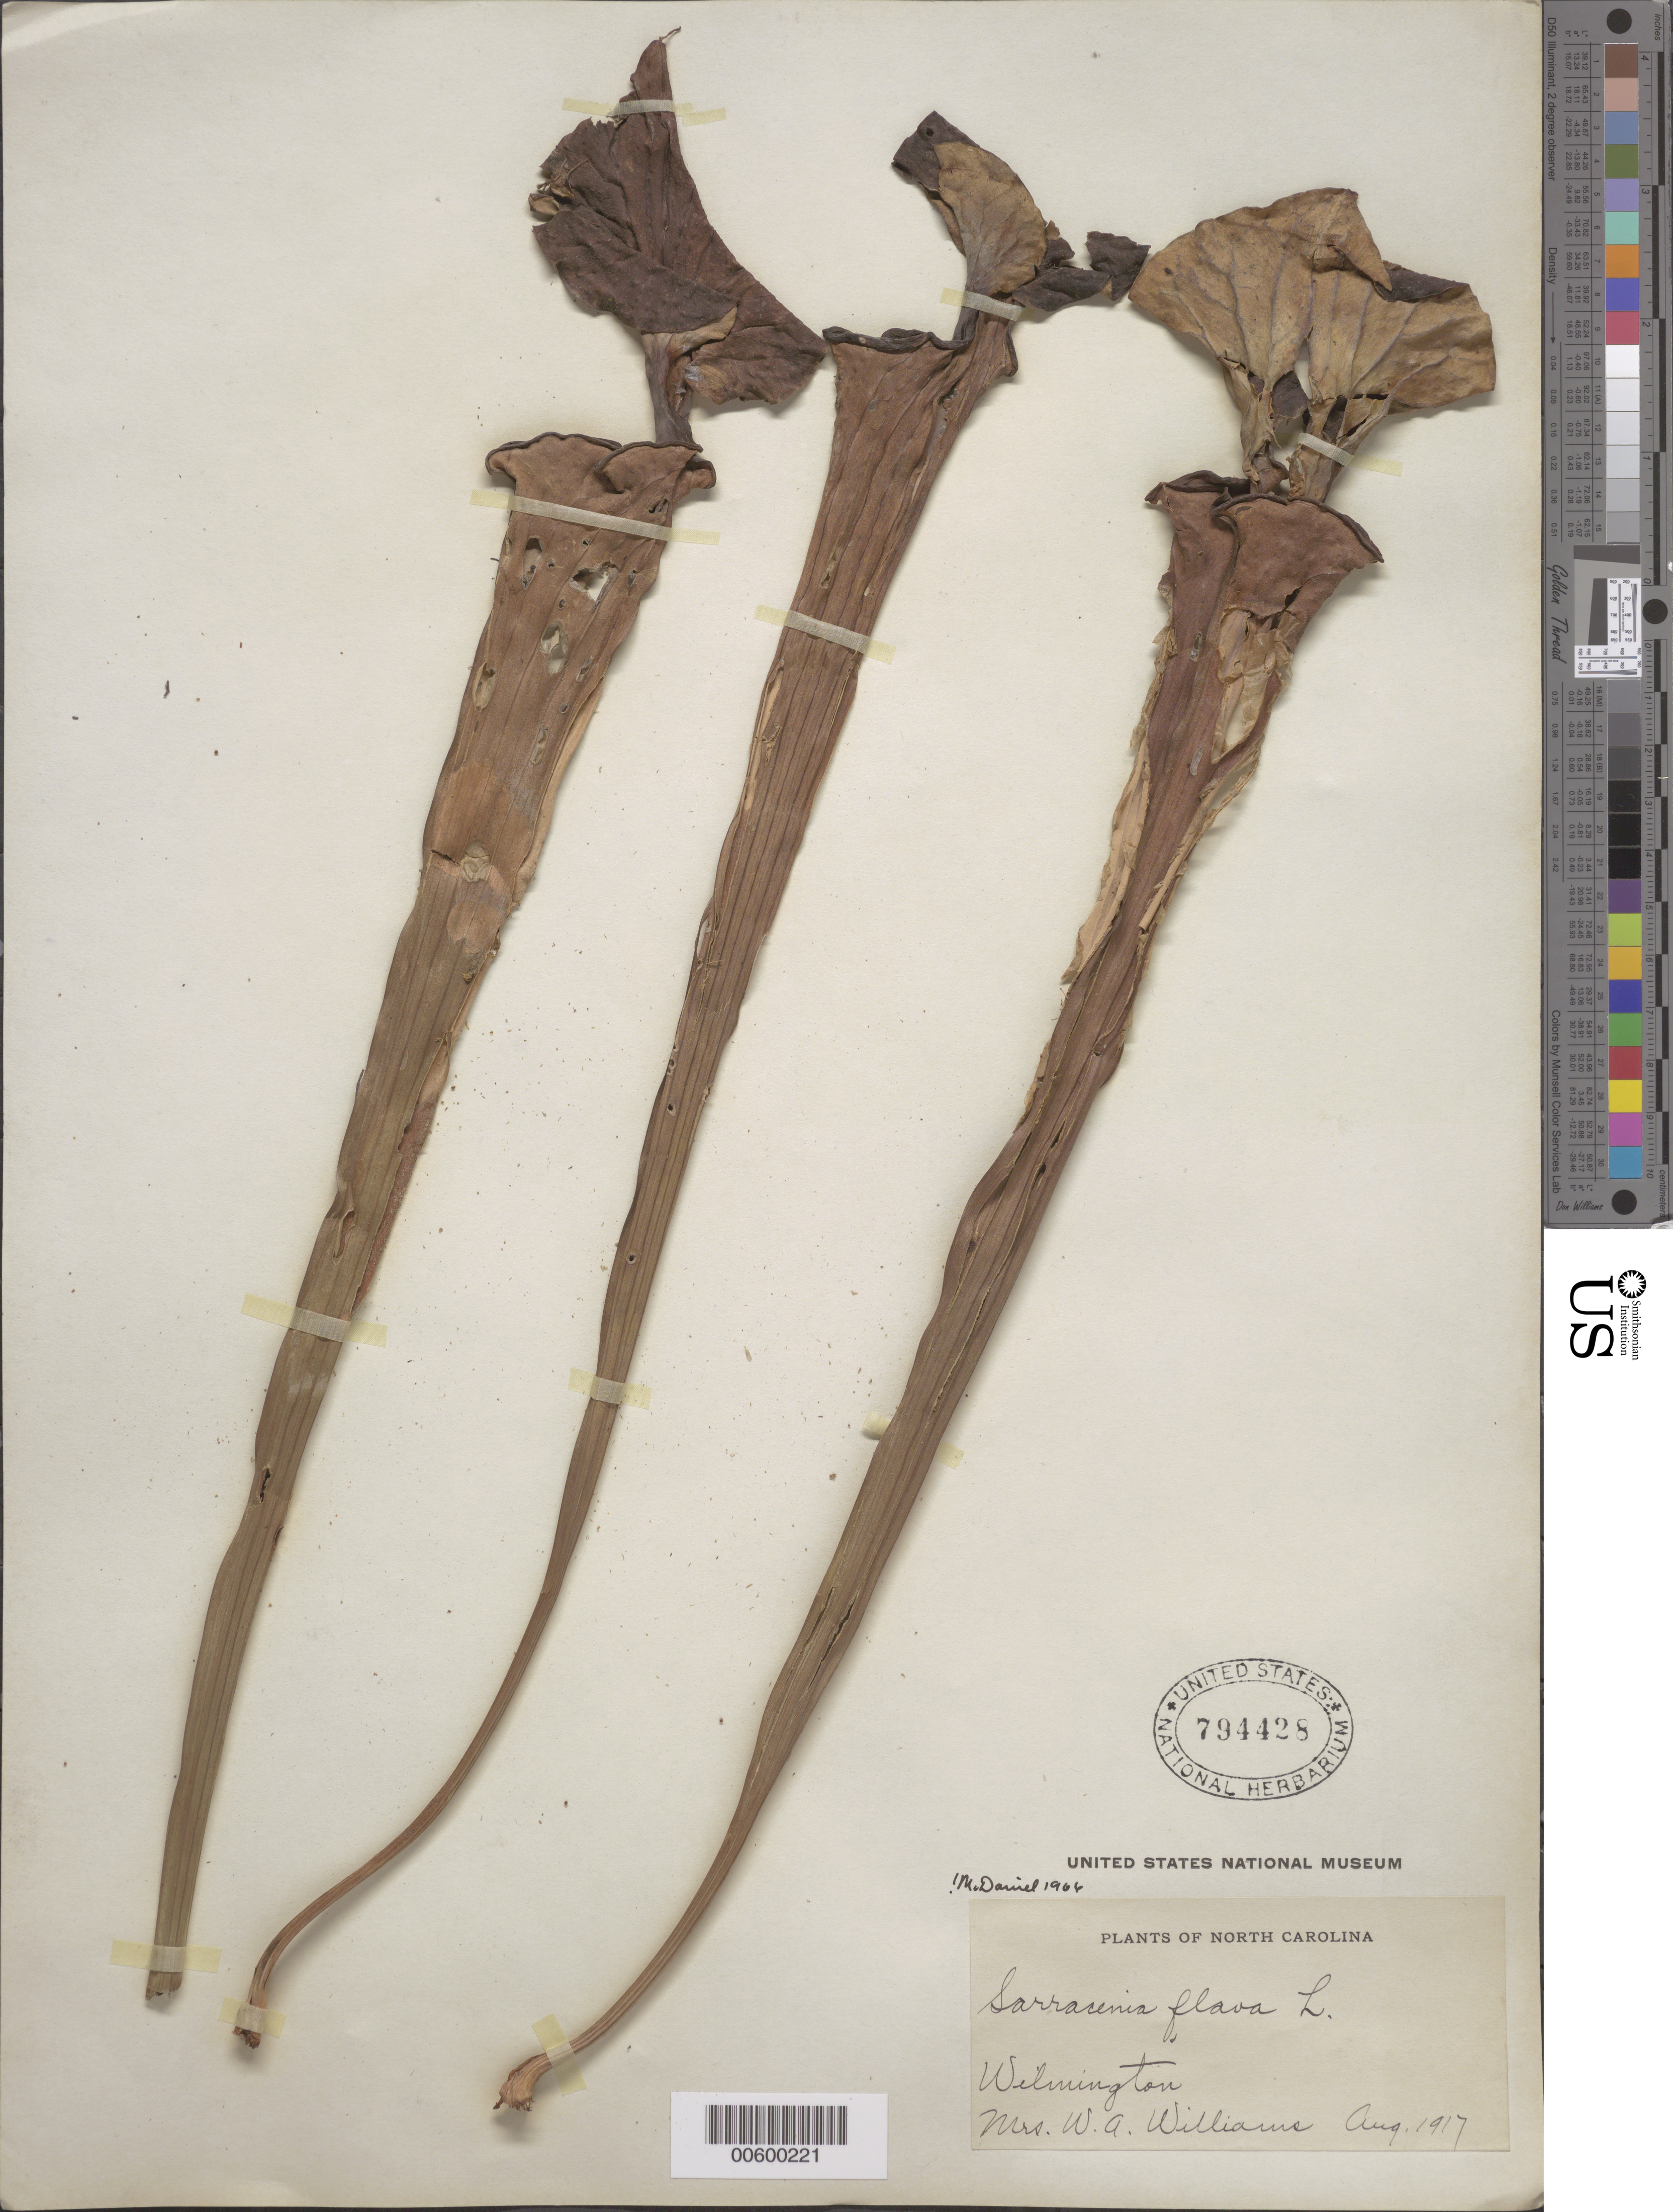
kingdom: Plantae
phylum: Tracheophyta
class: Magnoliopsida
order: Ericales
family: Sarraceniaceae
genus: Sarracenia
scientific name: Sarracenia flava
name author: L.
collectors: Mrs. F. A. Williams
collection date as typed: Aug 1917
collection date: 1917-08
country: United States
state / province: North Carolina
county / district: New Hanover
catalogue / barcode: US 794428